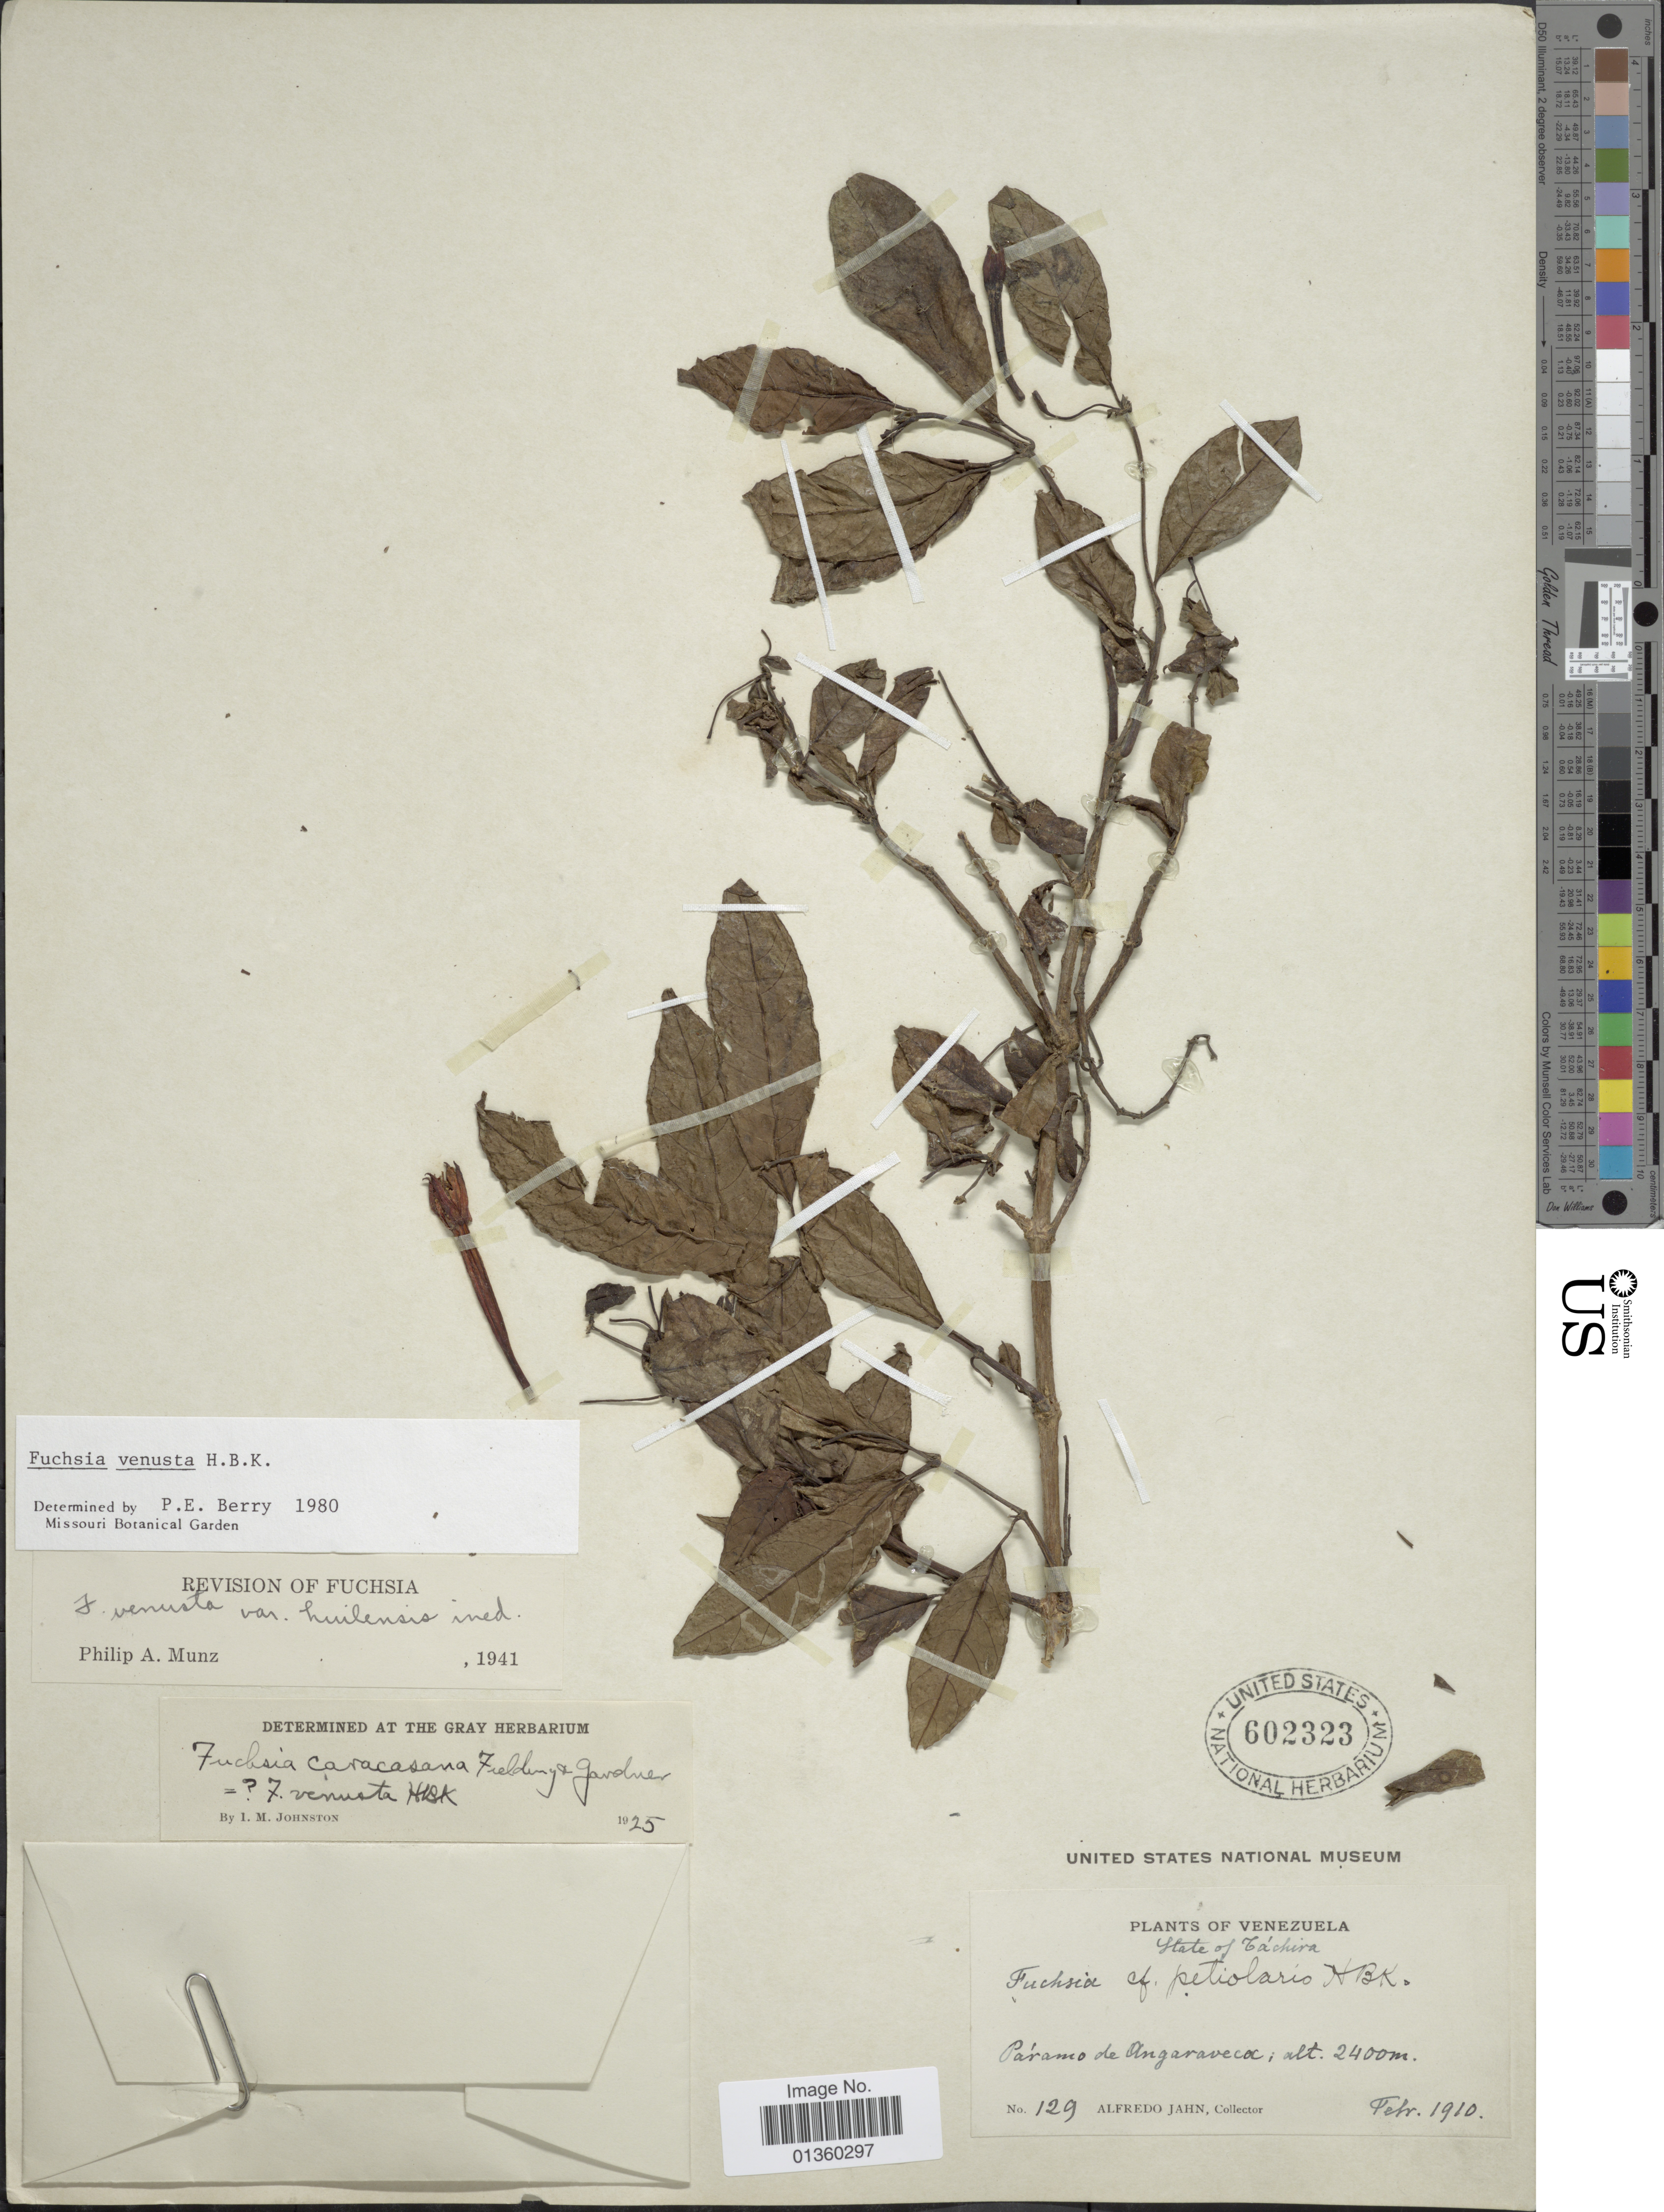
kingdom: Plantae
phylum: Tracheophyta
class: Magnoliopsida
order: Myrtales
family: Onagraceae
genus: Fuchsia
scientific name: Fuchsia venusta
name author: Kunth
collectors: A. Jahn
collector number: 129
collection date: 1910-02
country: Venezuela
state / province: Tachira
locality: Páramo de Angaraveca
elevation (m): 2400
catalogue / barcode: US 602323